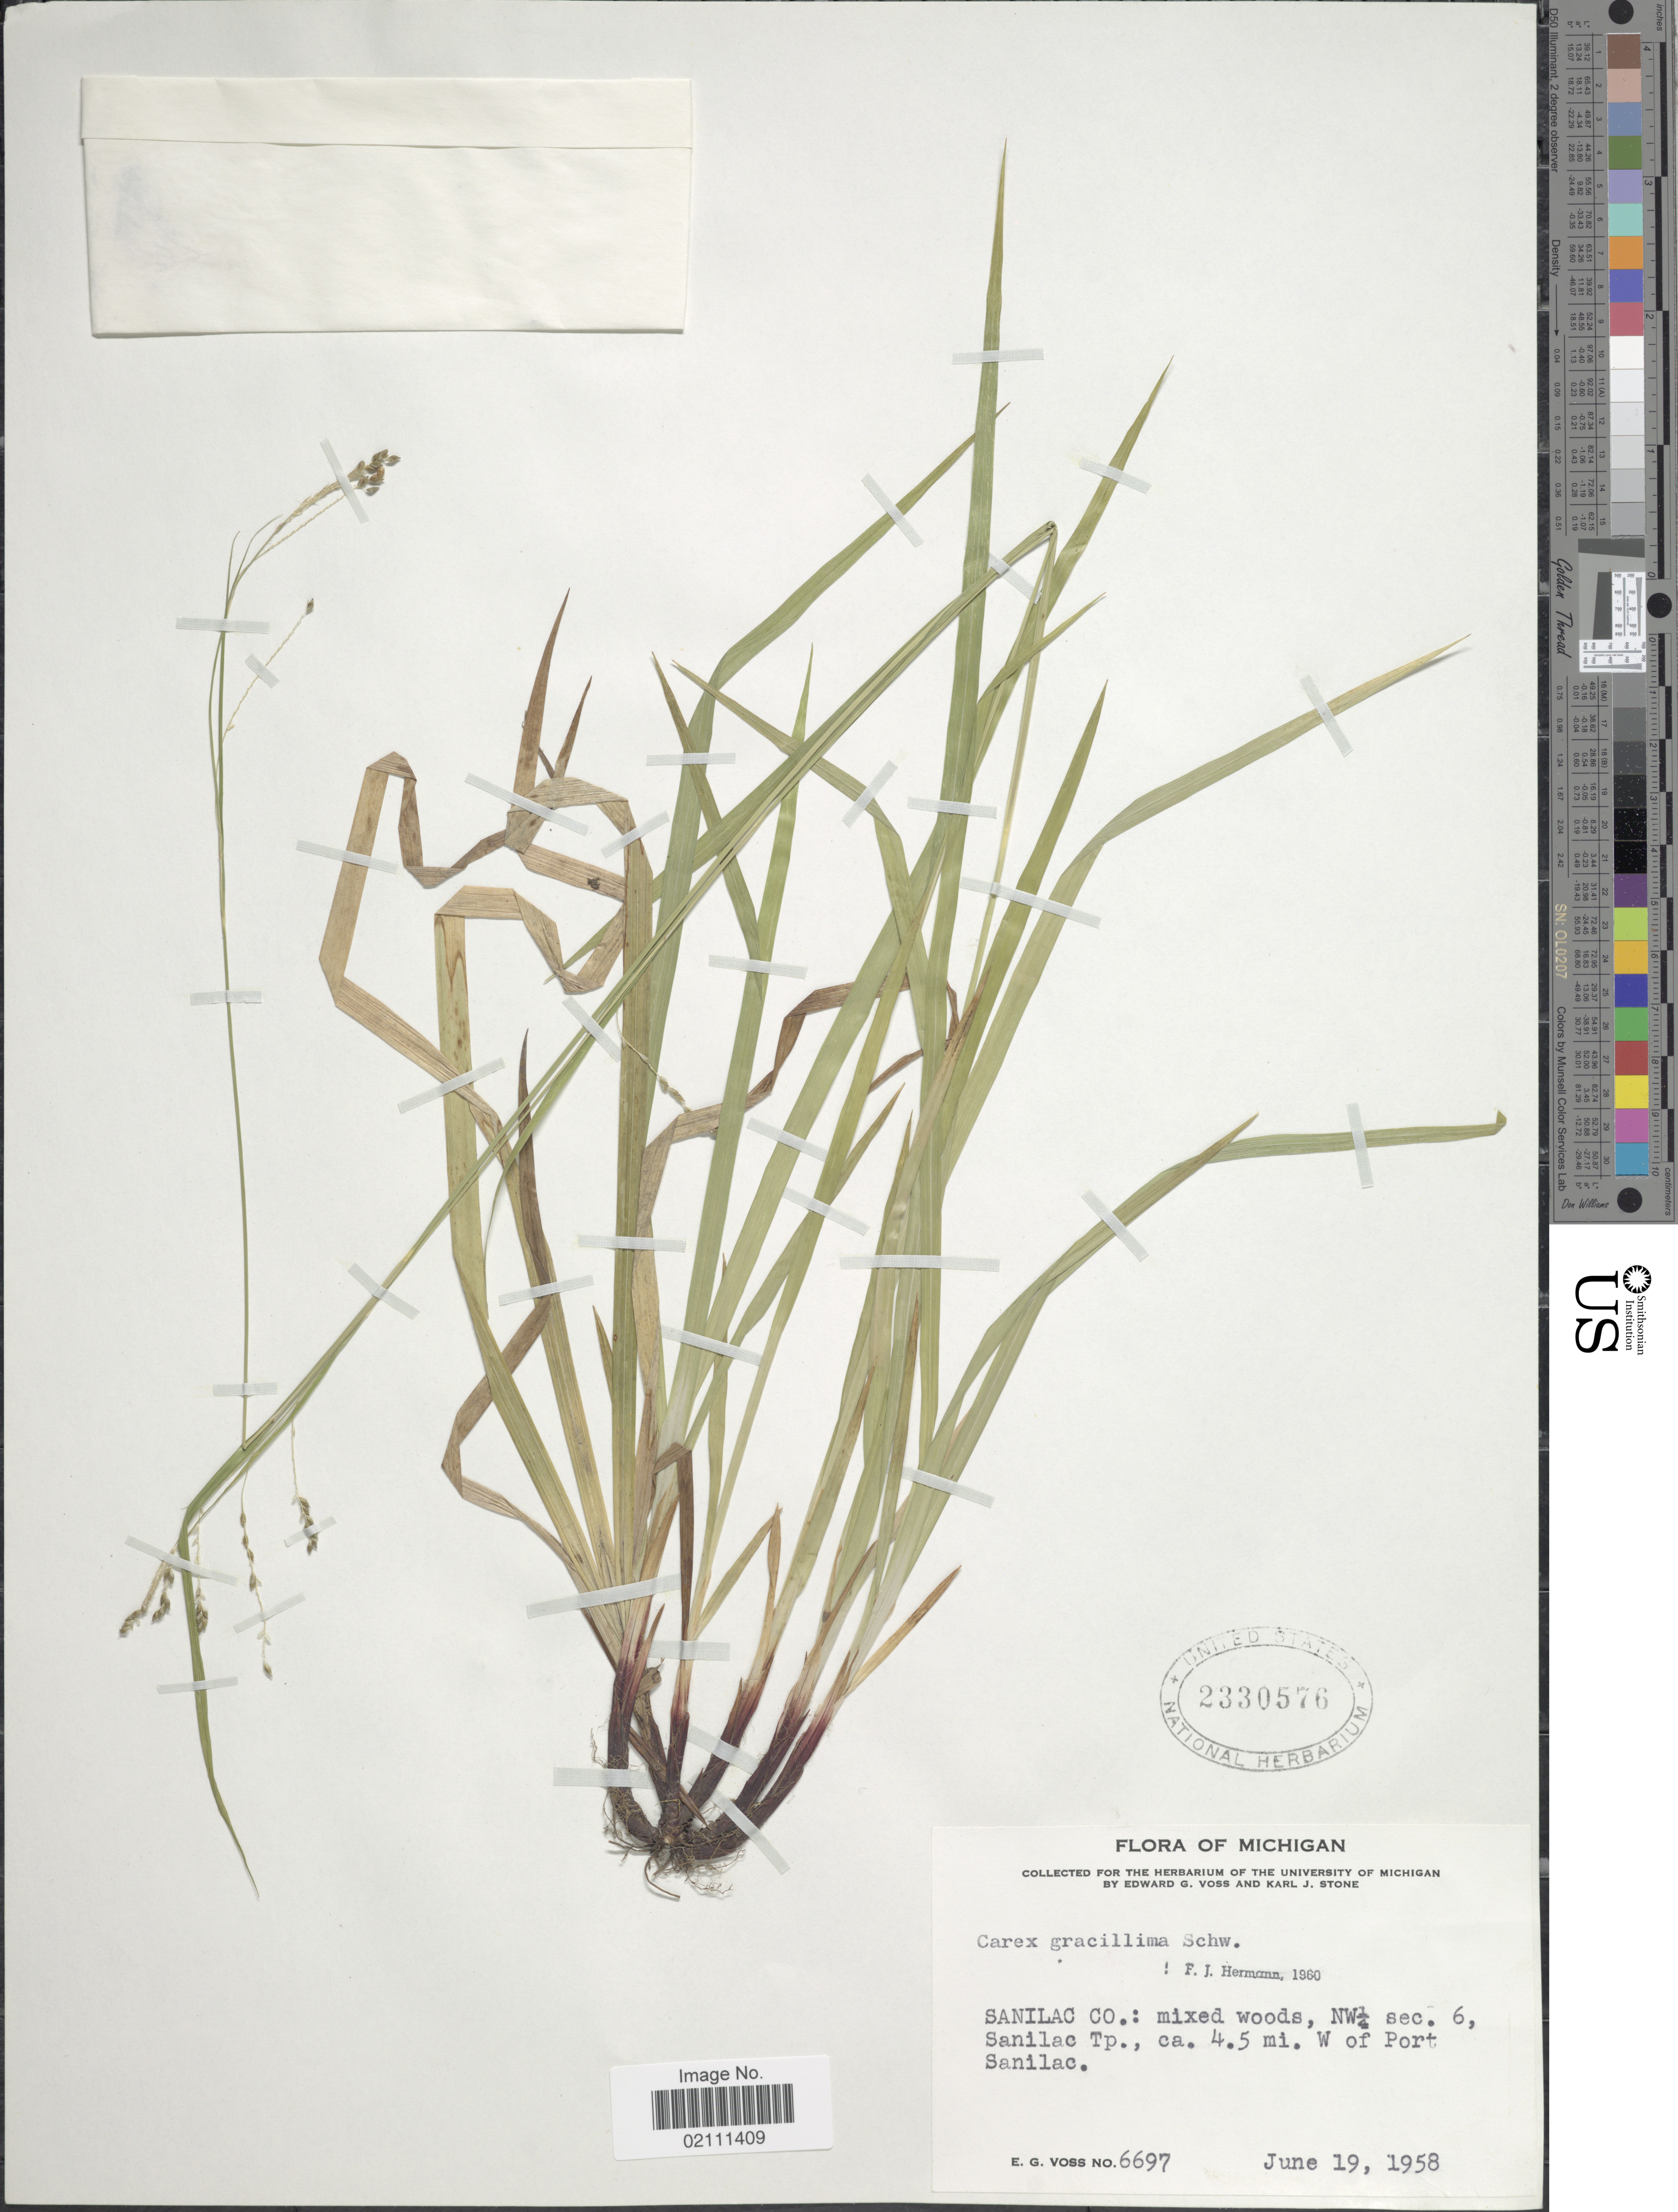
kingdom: Plantae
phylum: Tracheophyta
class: Liliopsida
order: Poales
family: Cyperaceae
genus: Carex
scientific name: Carex gracillima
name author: Schwein.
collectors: E. G. Voss & K. J. Stone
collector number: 6697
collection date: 1958-06-19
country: United States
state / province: Michigan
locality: Sanilac Co.: mixed woods, NW1/4 sec. 6, Sanilac Tp., ca. 4.5 mi. W of Port Sanilac.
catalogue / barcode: US 2330576